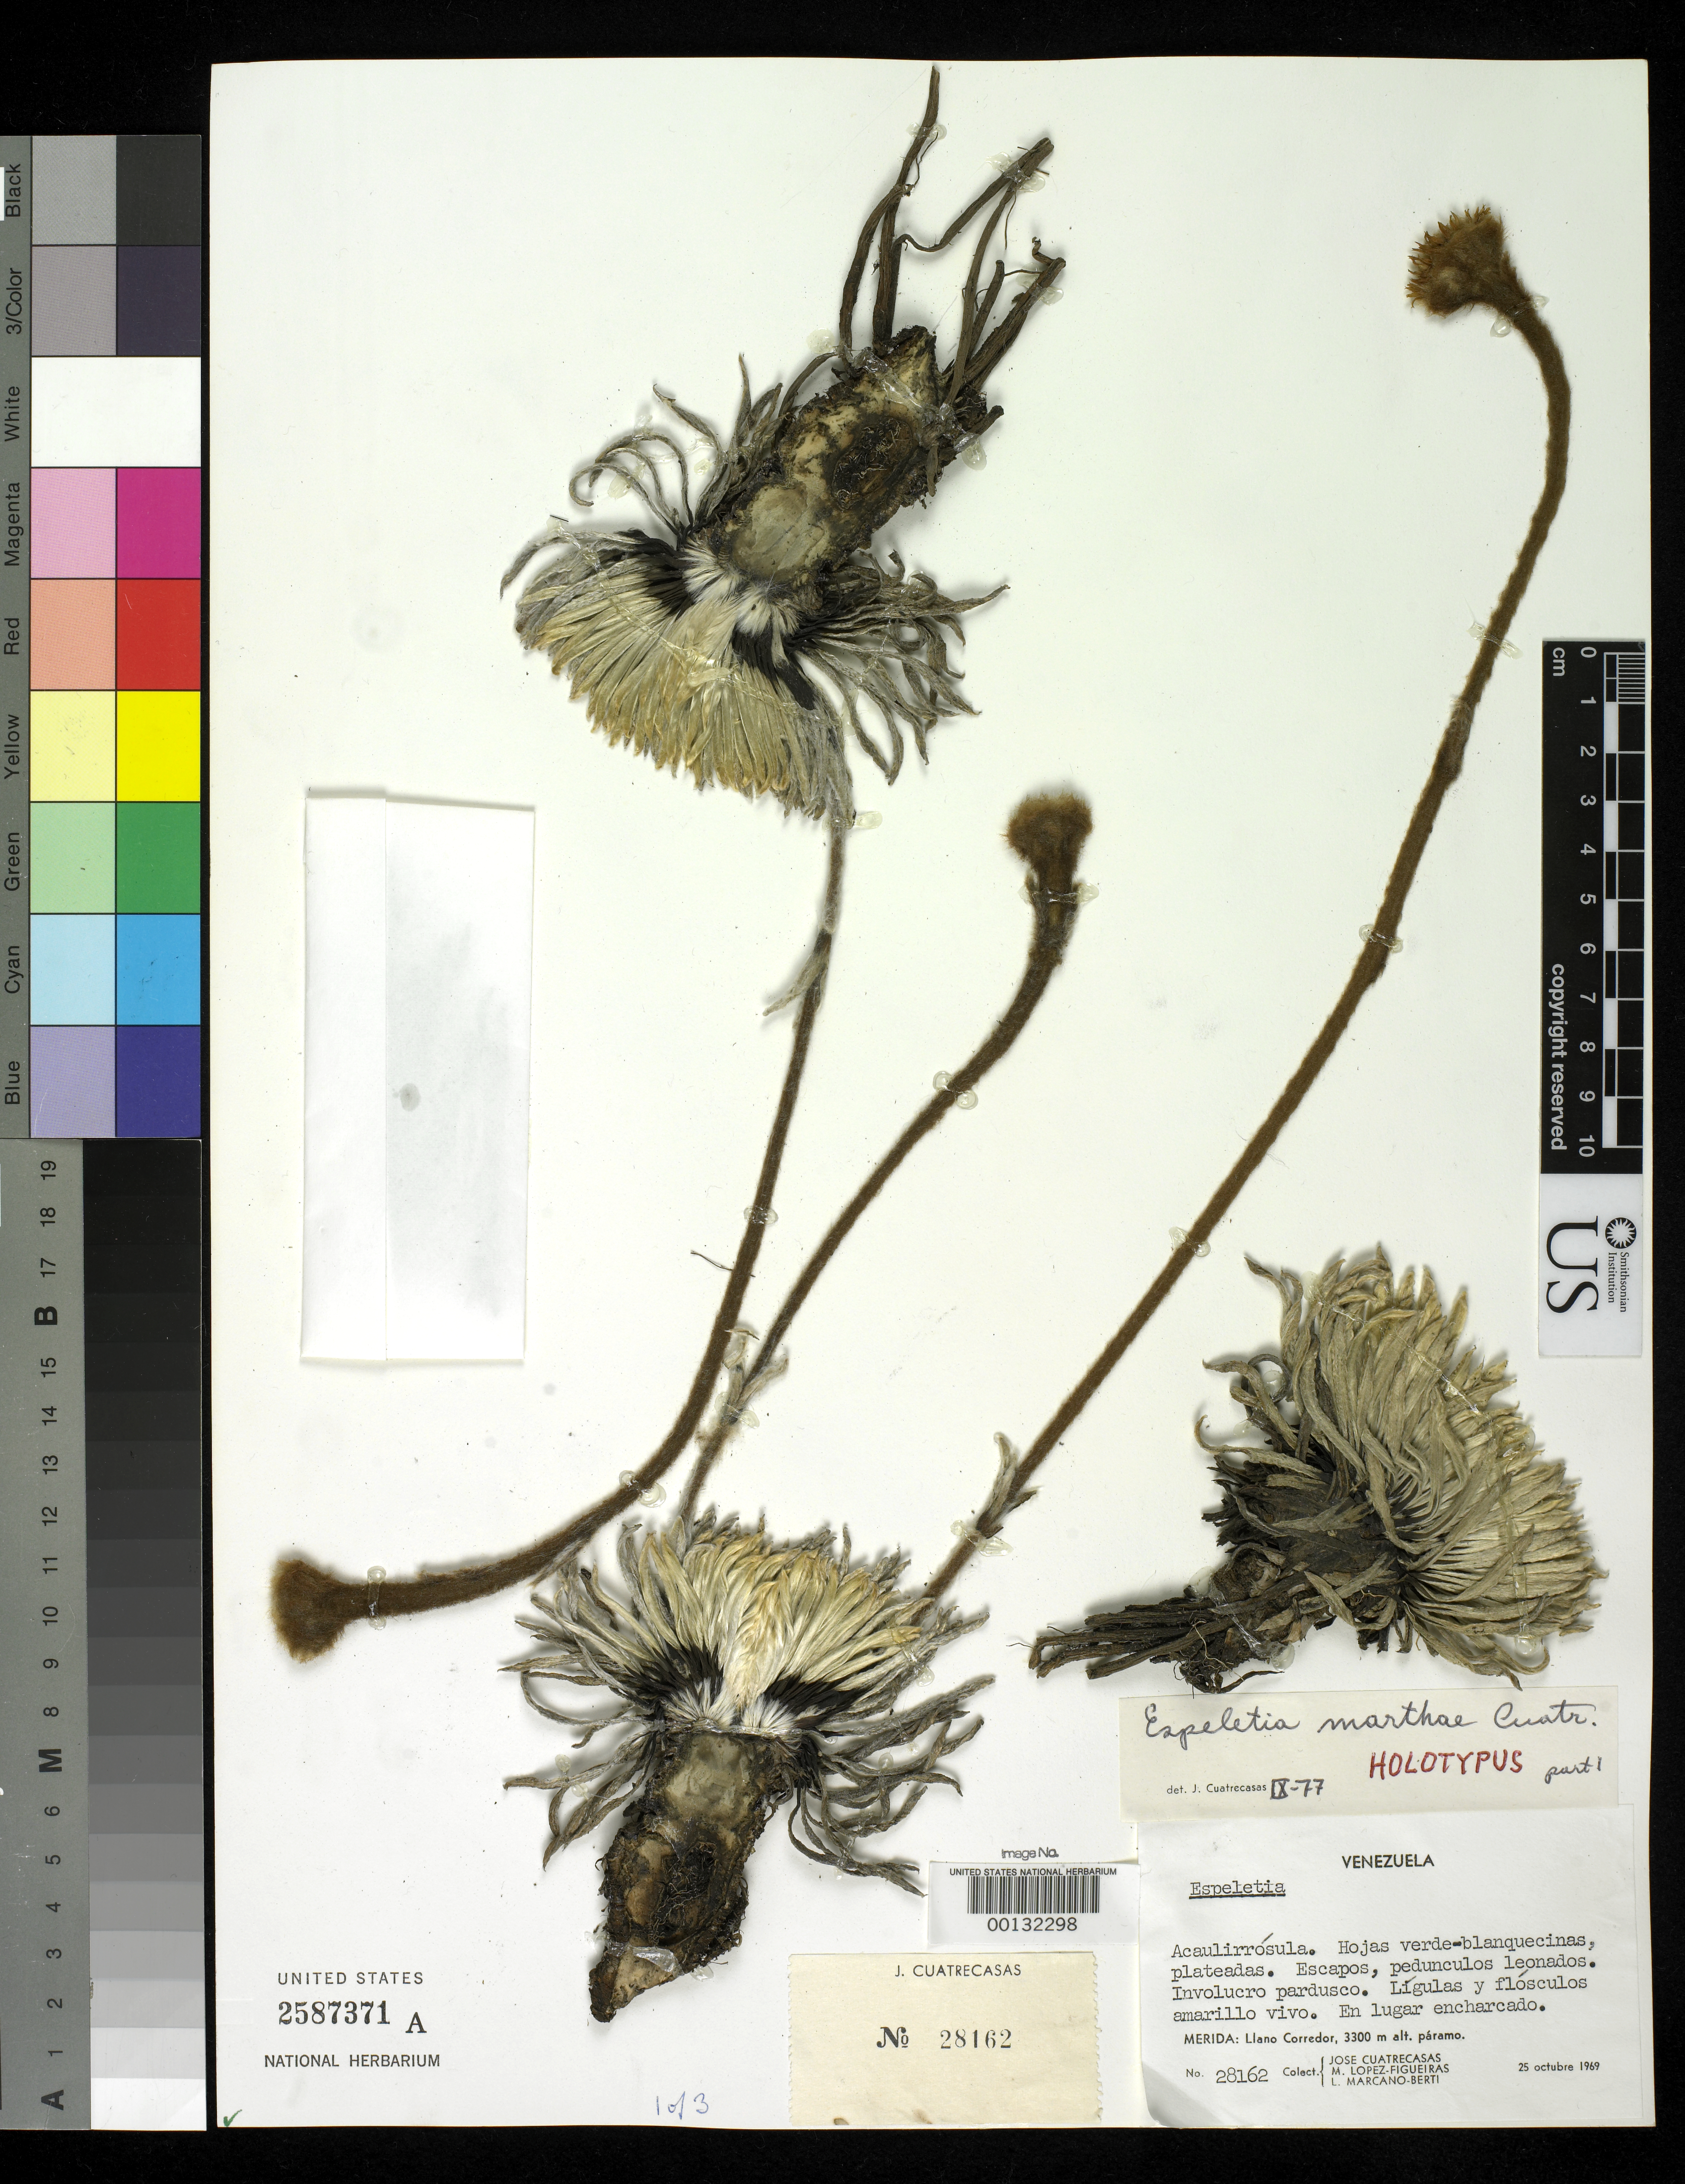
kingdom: Plantae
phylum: Tracheophyta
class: Magnoliopsida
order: Asterales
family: Asteraceae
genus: Espeletia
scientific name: Espeletia marthae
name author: Cuatrec.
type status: Holotype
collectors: J. Cuatrecasas, M. López Figueiras & L. Marcano-Berti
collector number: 28162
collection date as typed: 25 Oct 1969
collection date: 1969-10-25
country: Venezuela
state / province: Mérida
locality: Llano Corredor.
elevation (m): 3300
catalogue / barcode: US 2587371A